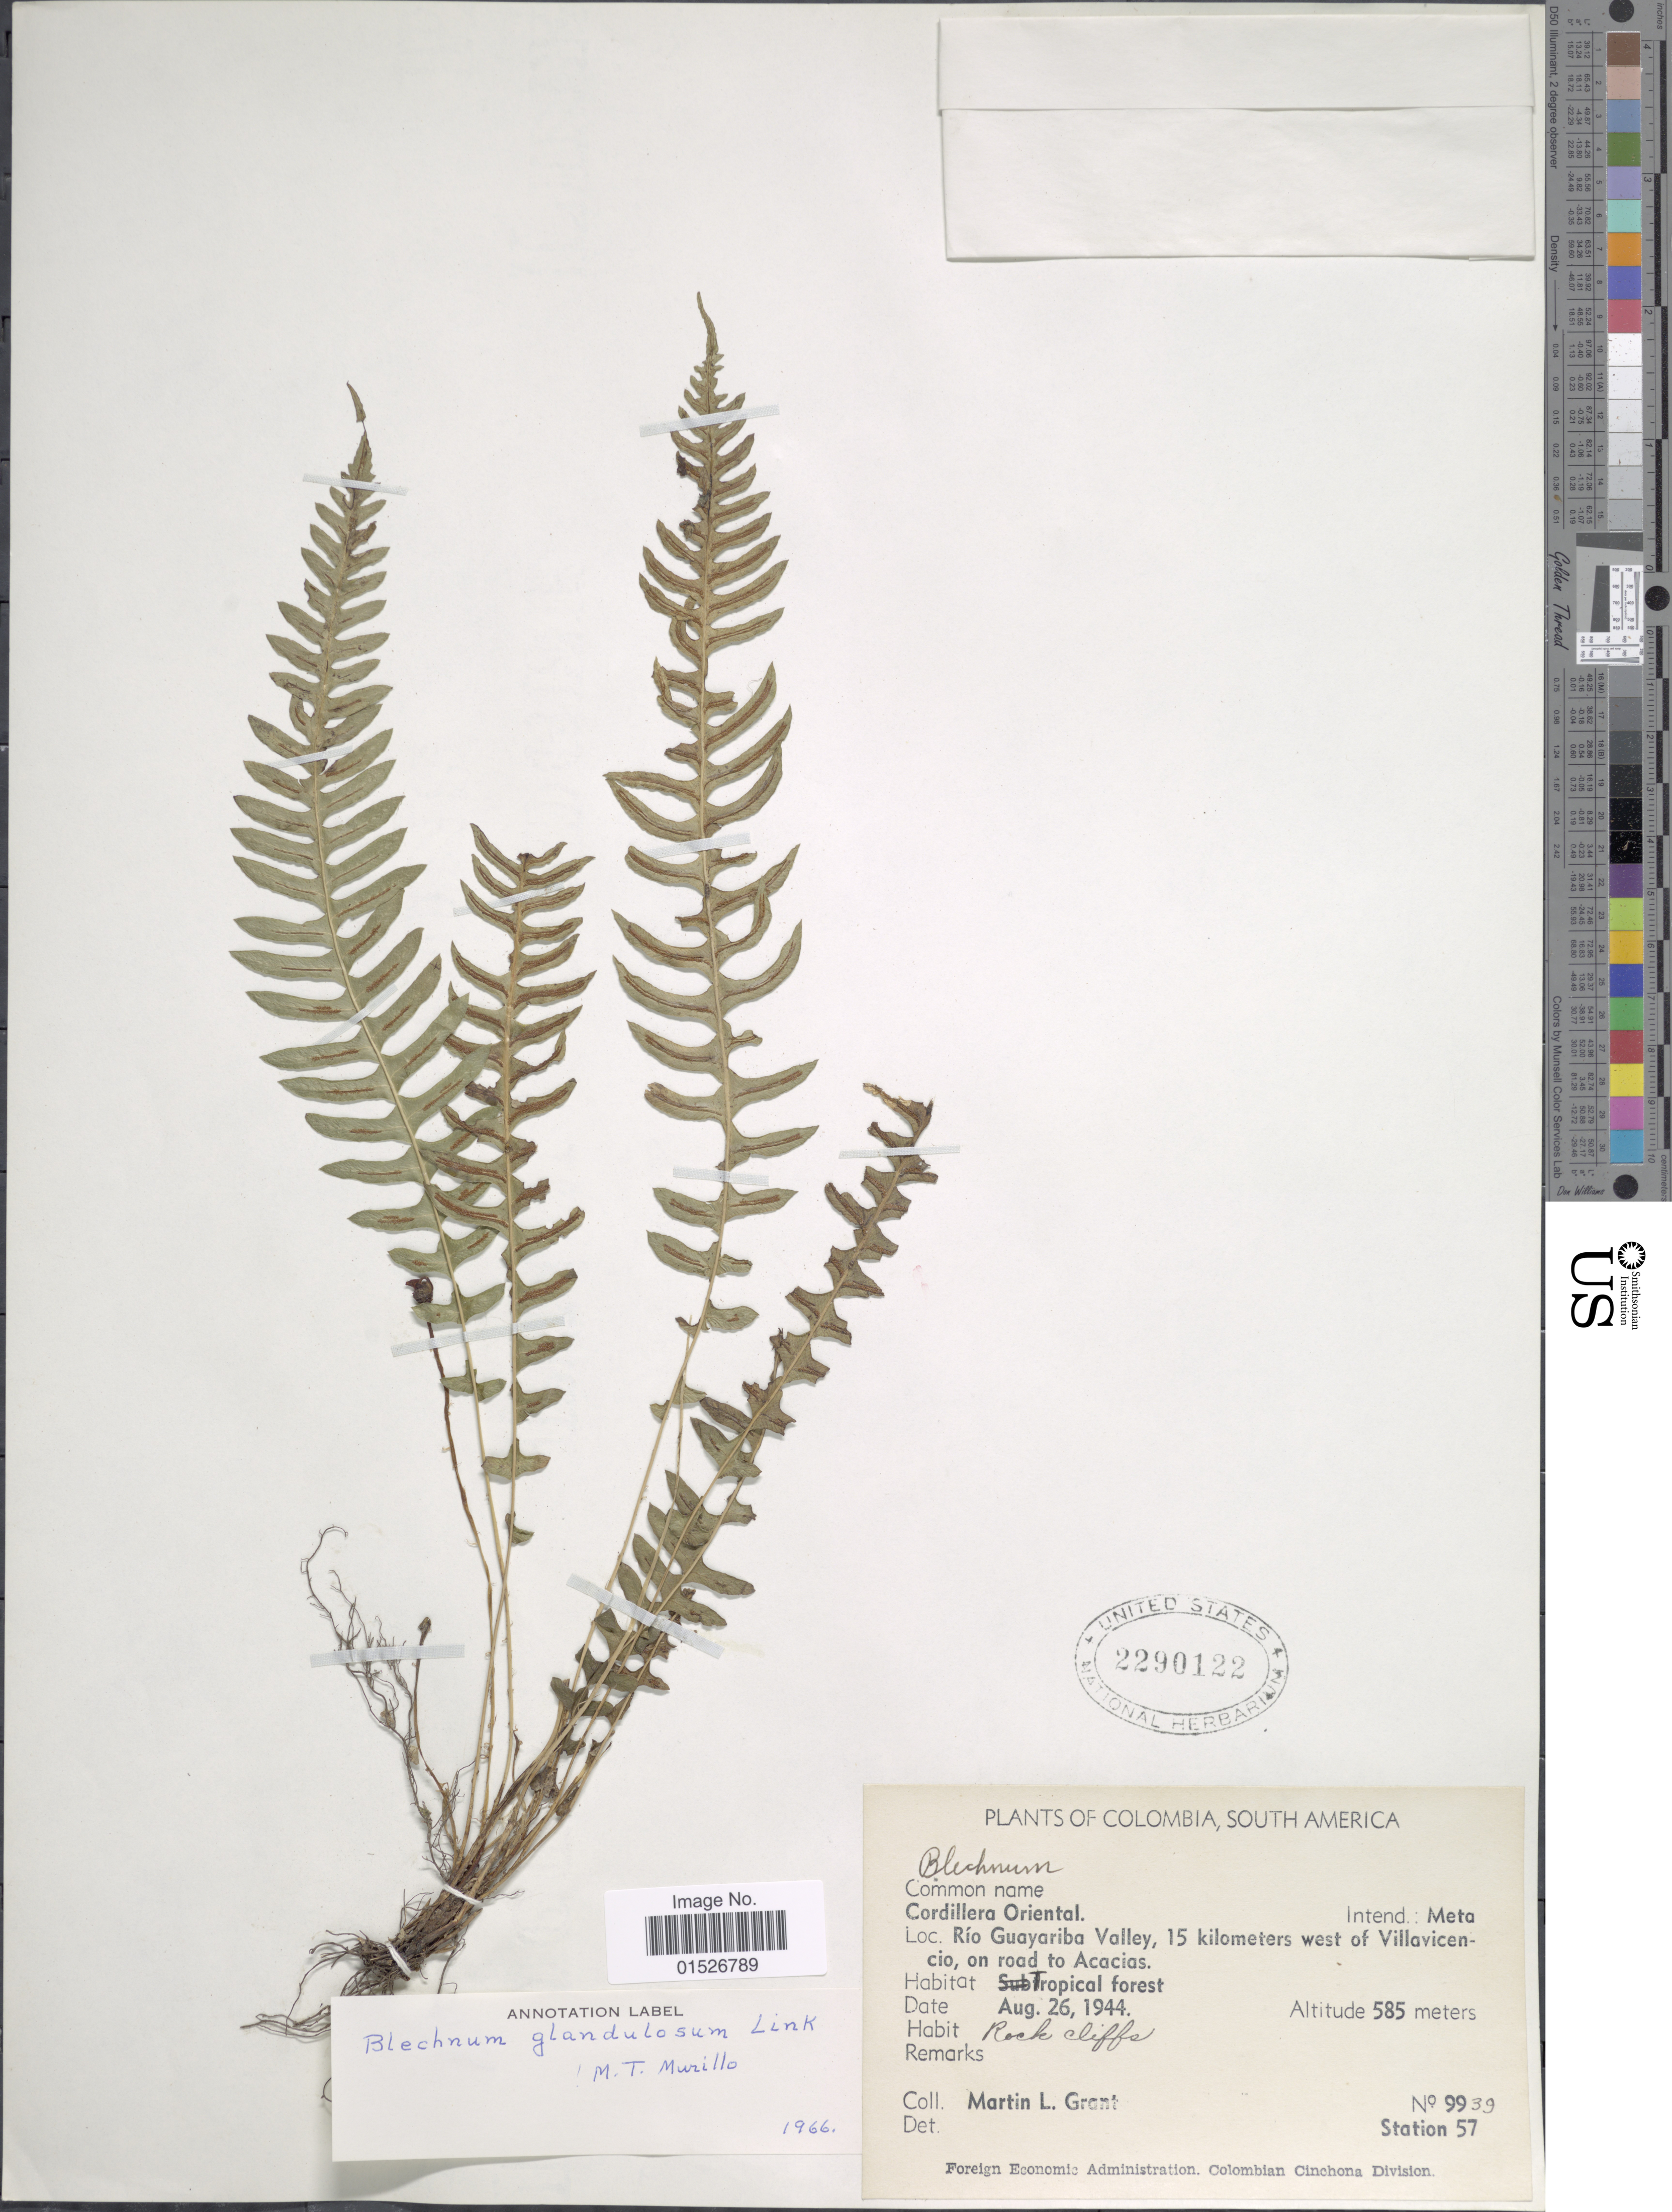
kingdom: Plantae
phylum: Tracheophyta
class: Polypodiopsida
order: Polypodiales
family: Blechnaceae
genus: Blechnum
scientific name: Blechnum polypodioides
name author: Raddi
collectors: M. L. Grant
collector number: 9939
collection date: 1944-04-26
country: Colombia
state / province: Meta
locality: Cordillera Oriental, Intend.: Meta. Rio Guayariba Valley, 15 kilometers west of Villavicencio, on road to Acacias.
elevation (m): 585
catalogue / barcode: US 2290122